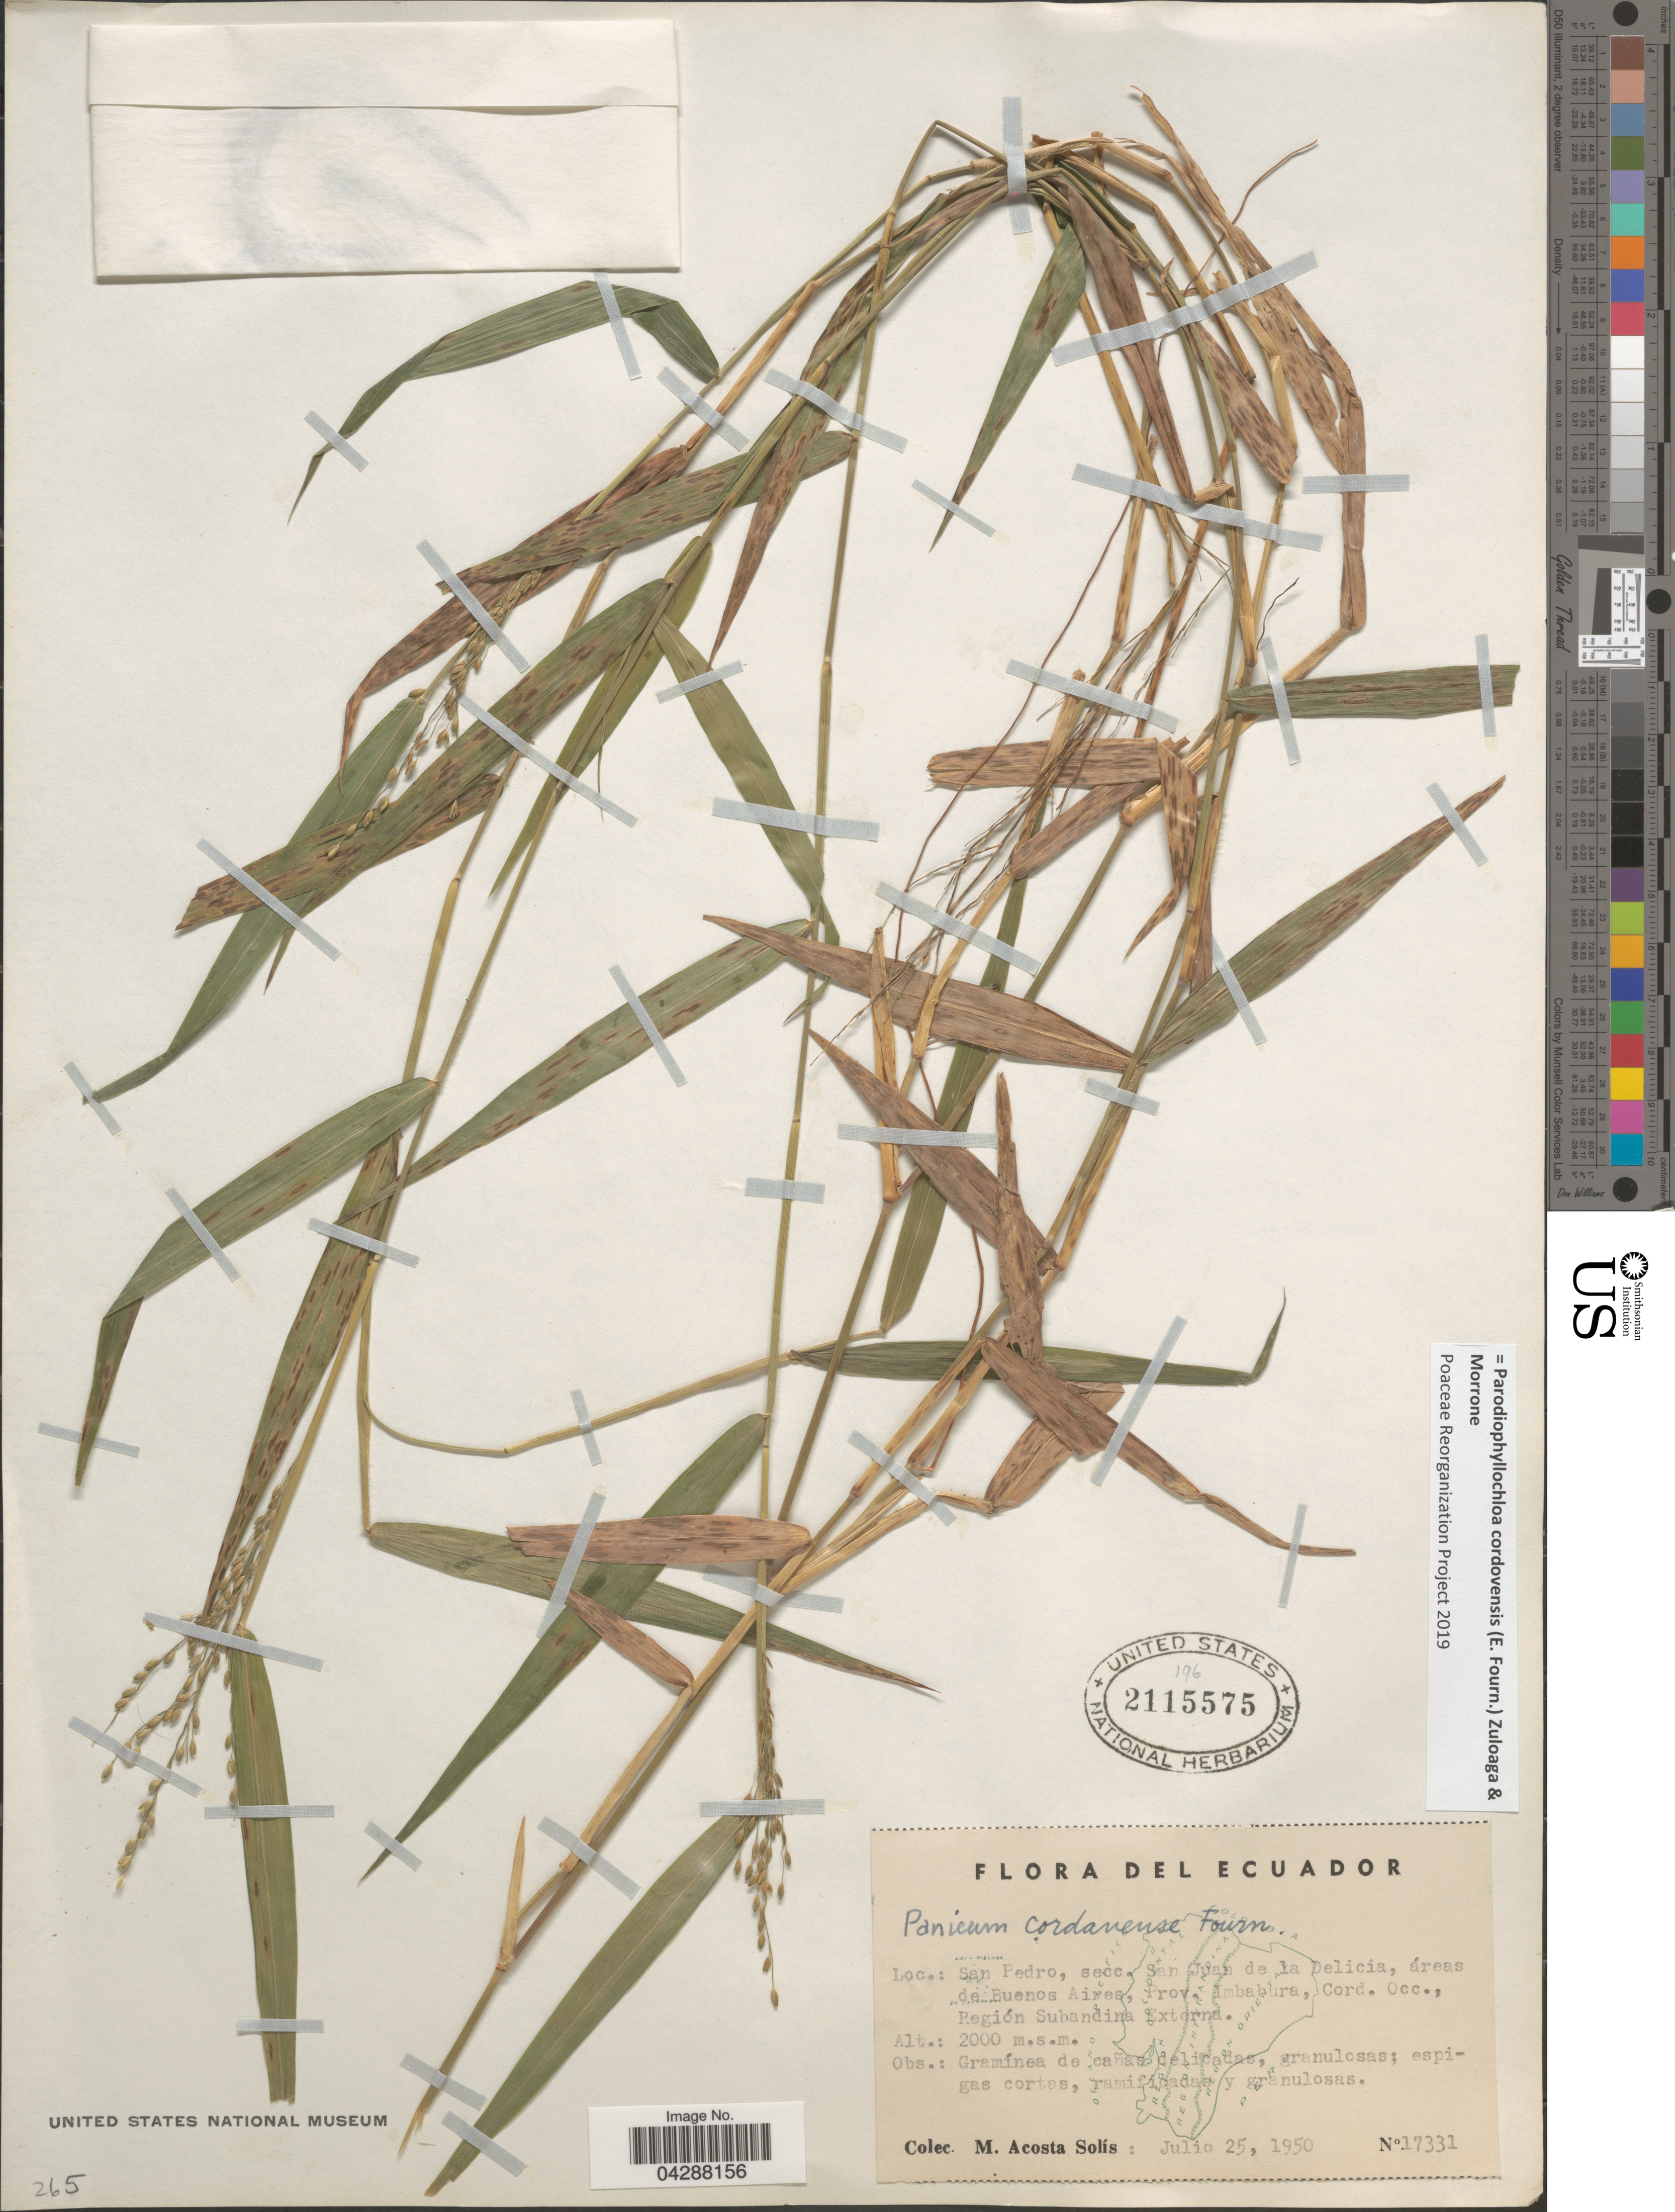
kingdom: Plantae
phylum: Tracheophyta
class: Liliopsida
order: Poales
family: Poaceae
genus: Parodiophyllochloa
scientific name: Parodiophyllochloa cordovensis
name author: (E. Fourn.) Zuloaga & Morrone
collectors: A. Acosta Solis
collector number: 17331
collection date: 1950-07-25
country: Paraguay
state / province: San Pedro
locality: Secc. San Juan de la Delicia, áreas de Buenos Aires, Prov. Amabakura, Cord. Occ., Region Subandina Externa.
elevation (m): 2000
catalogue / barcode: US 2115575